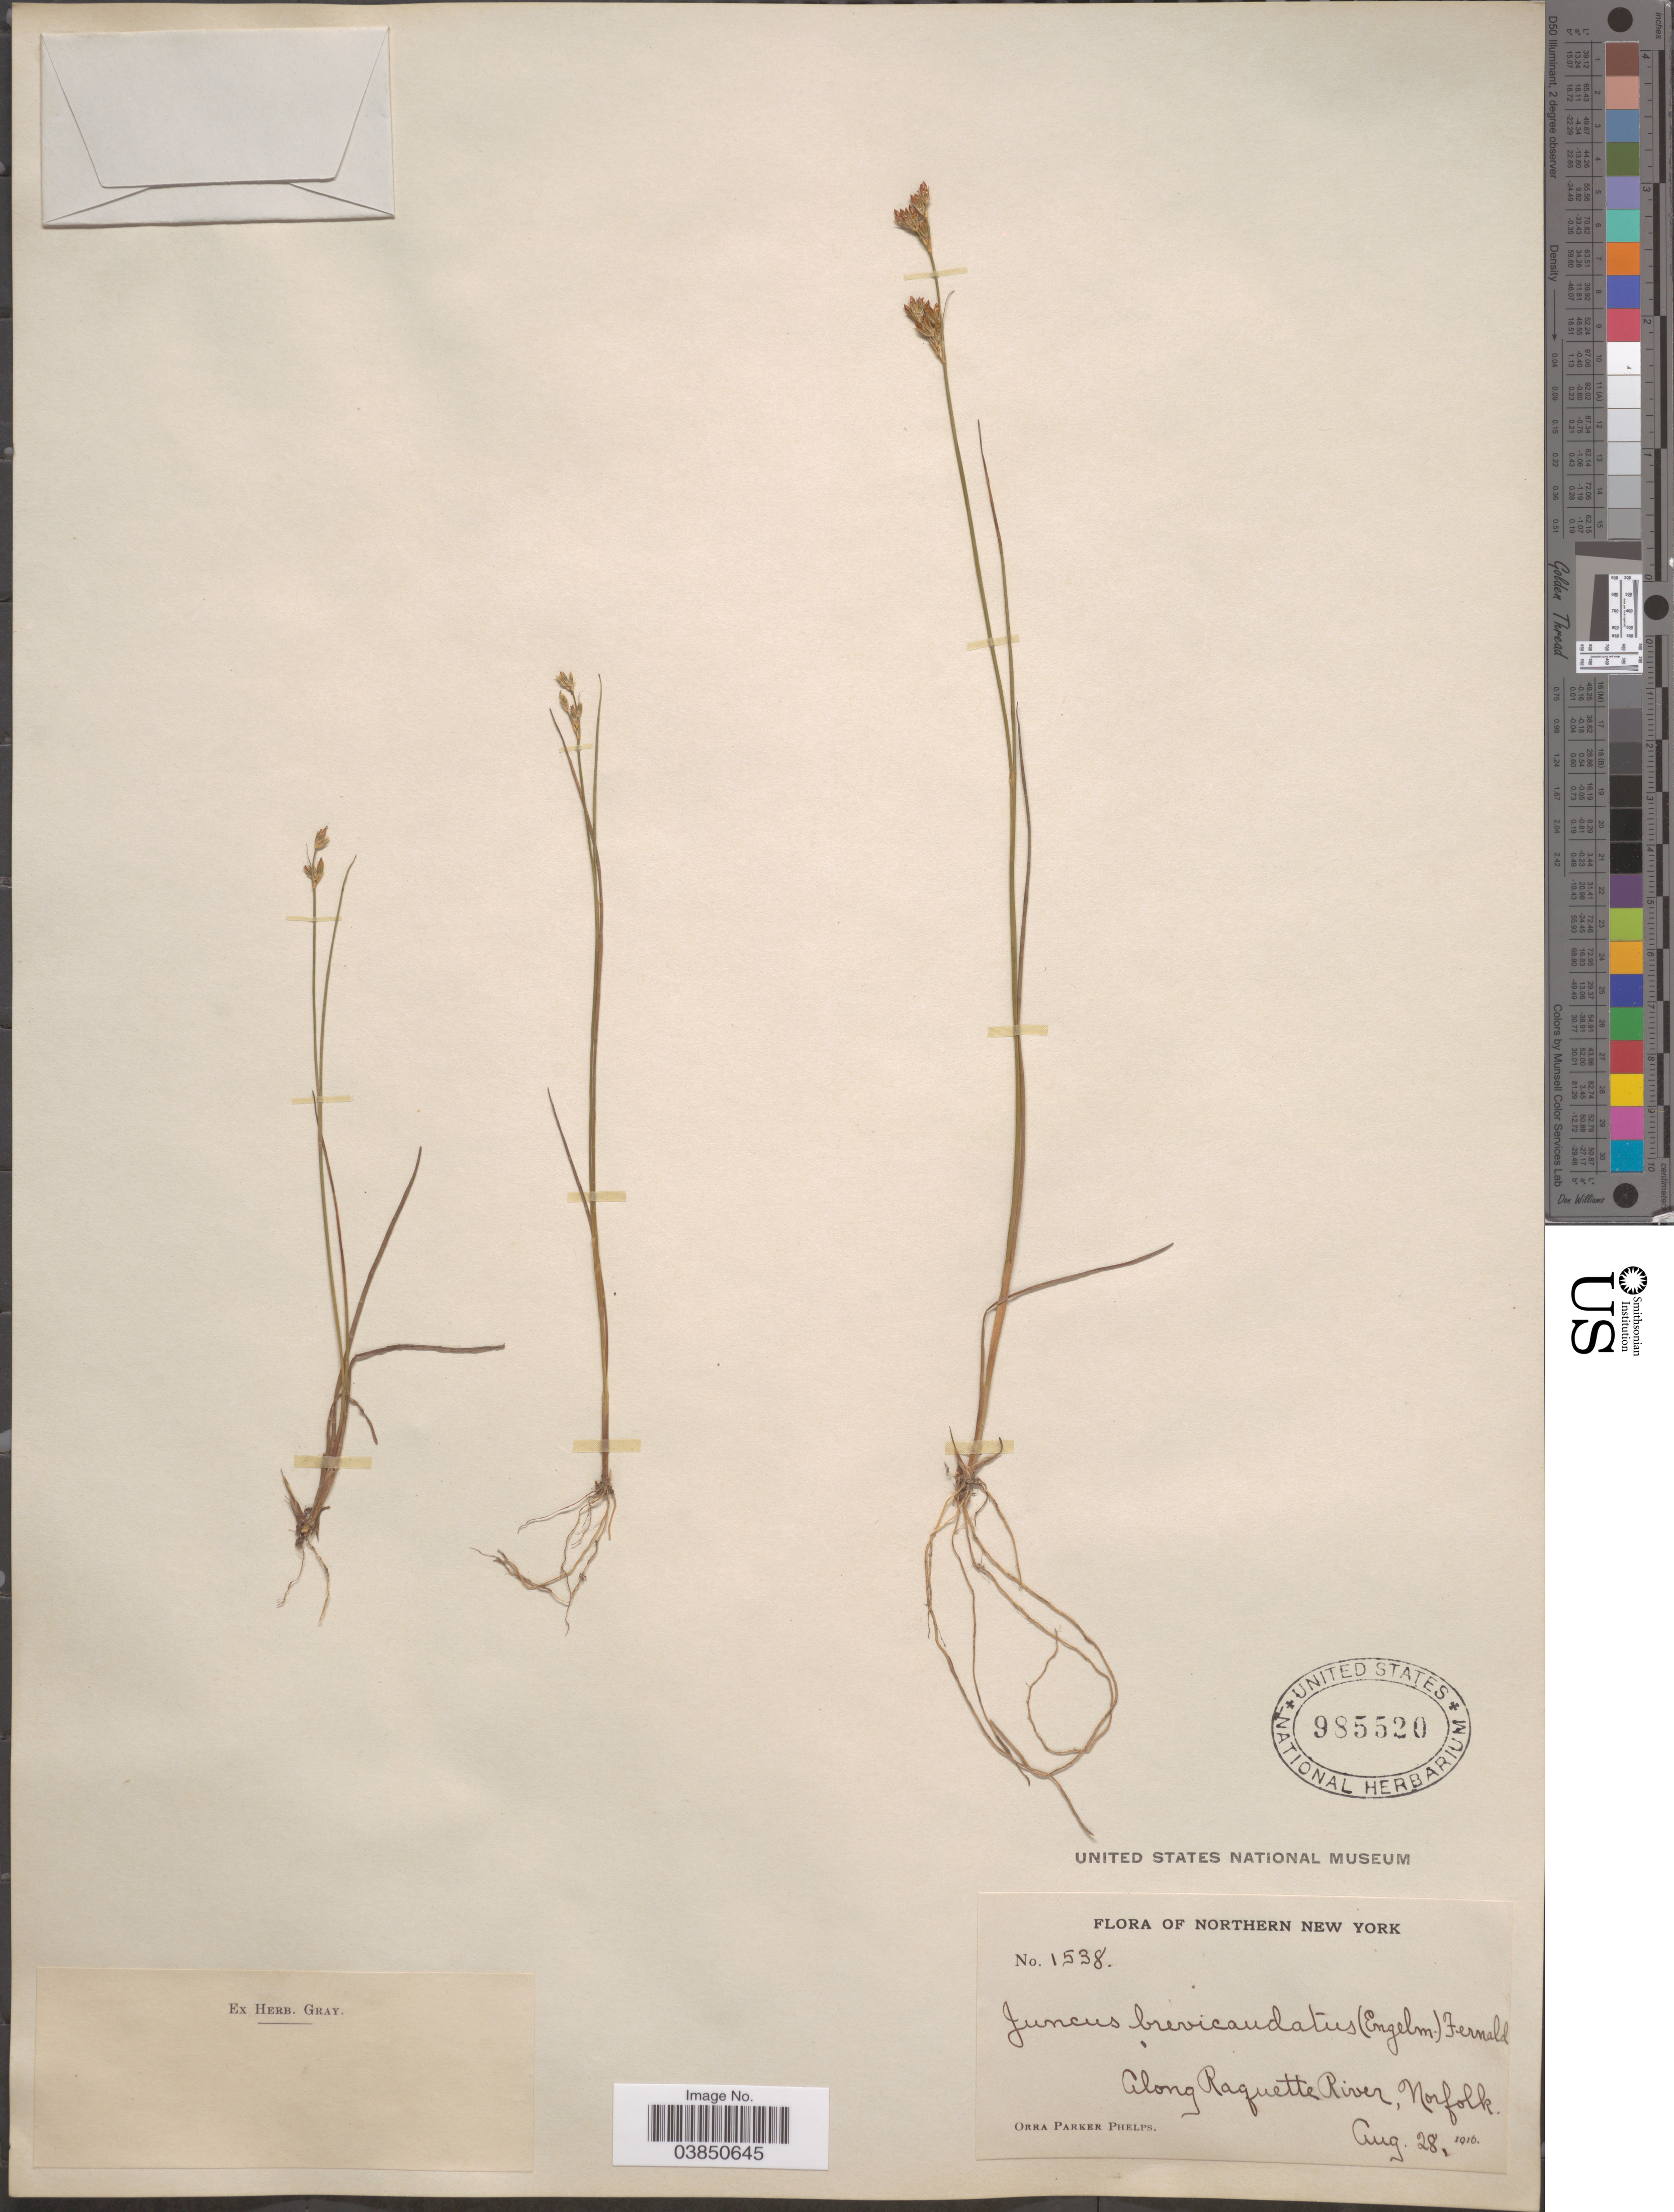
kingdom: Plantae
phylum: Tracheophyta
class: Liliopsida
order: Poales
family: Juncaceae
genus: Juncus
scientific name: Juncus brevicaudatus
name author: (Engelm.) Fernald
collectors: O. P. Phelps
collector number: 1538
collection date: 1916-08-28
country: United States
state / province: New York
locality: Northern New York. Along Raquette River, Norfolk.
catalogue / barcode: US 985520